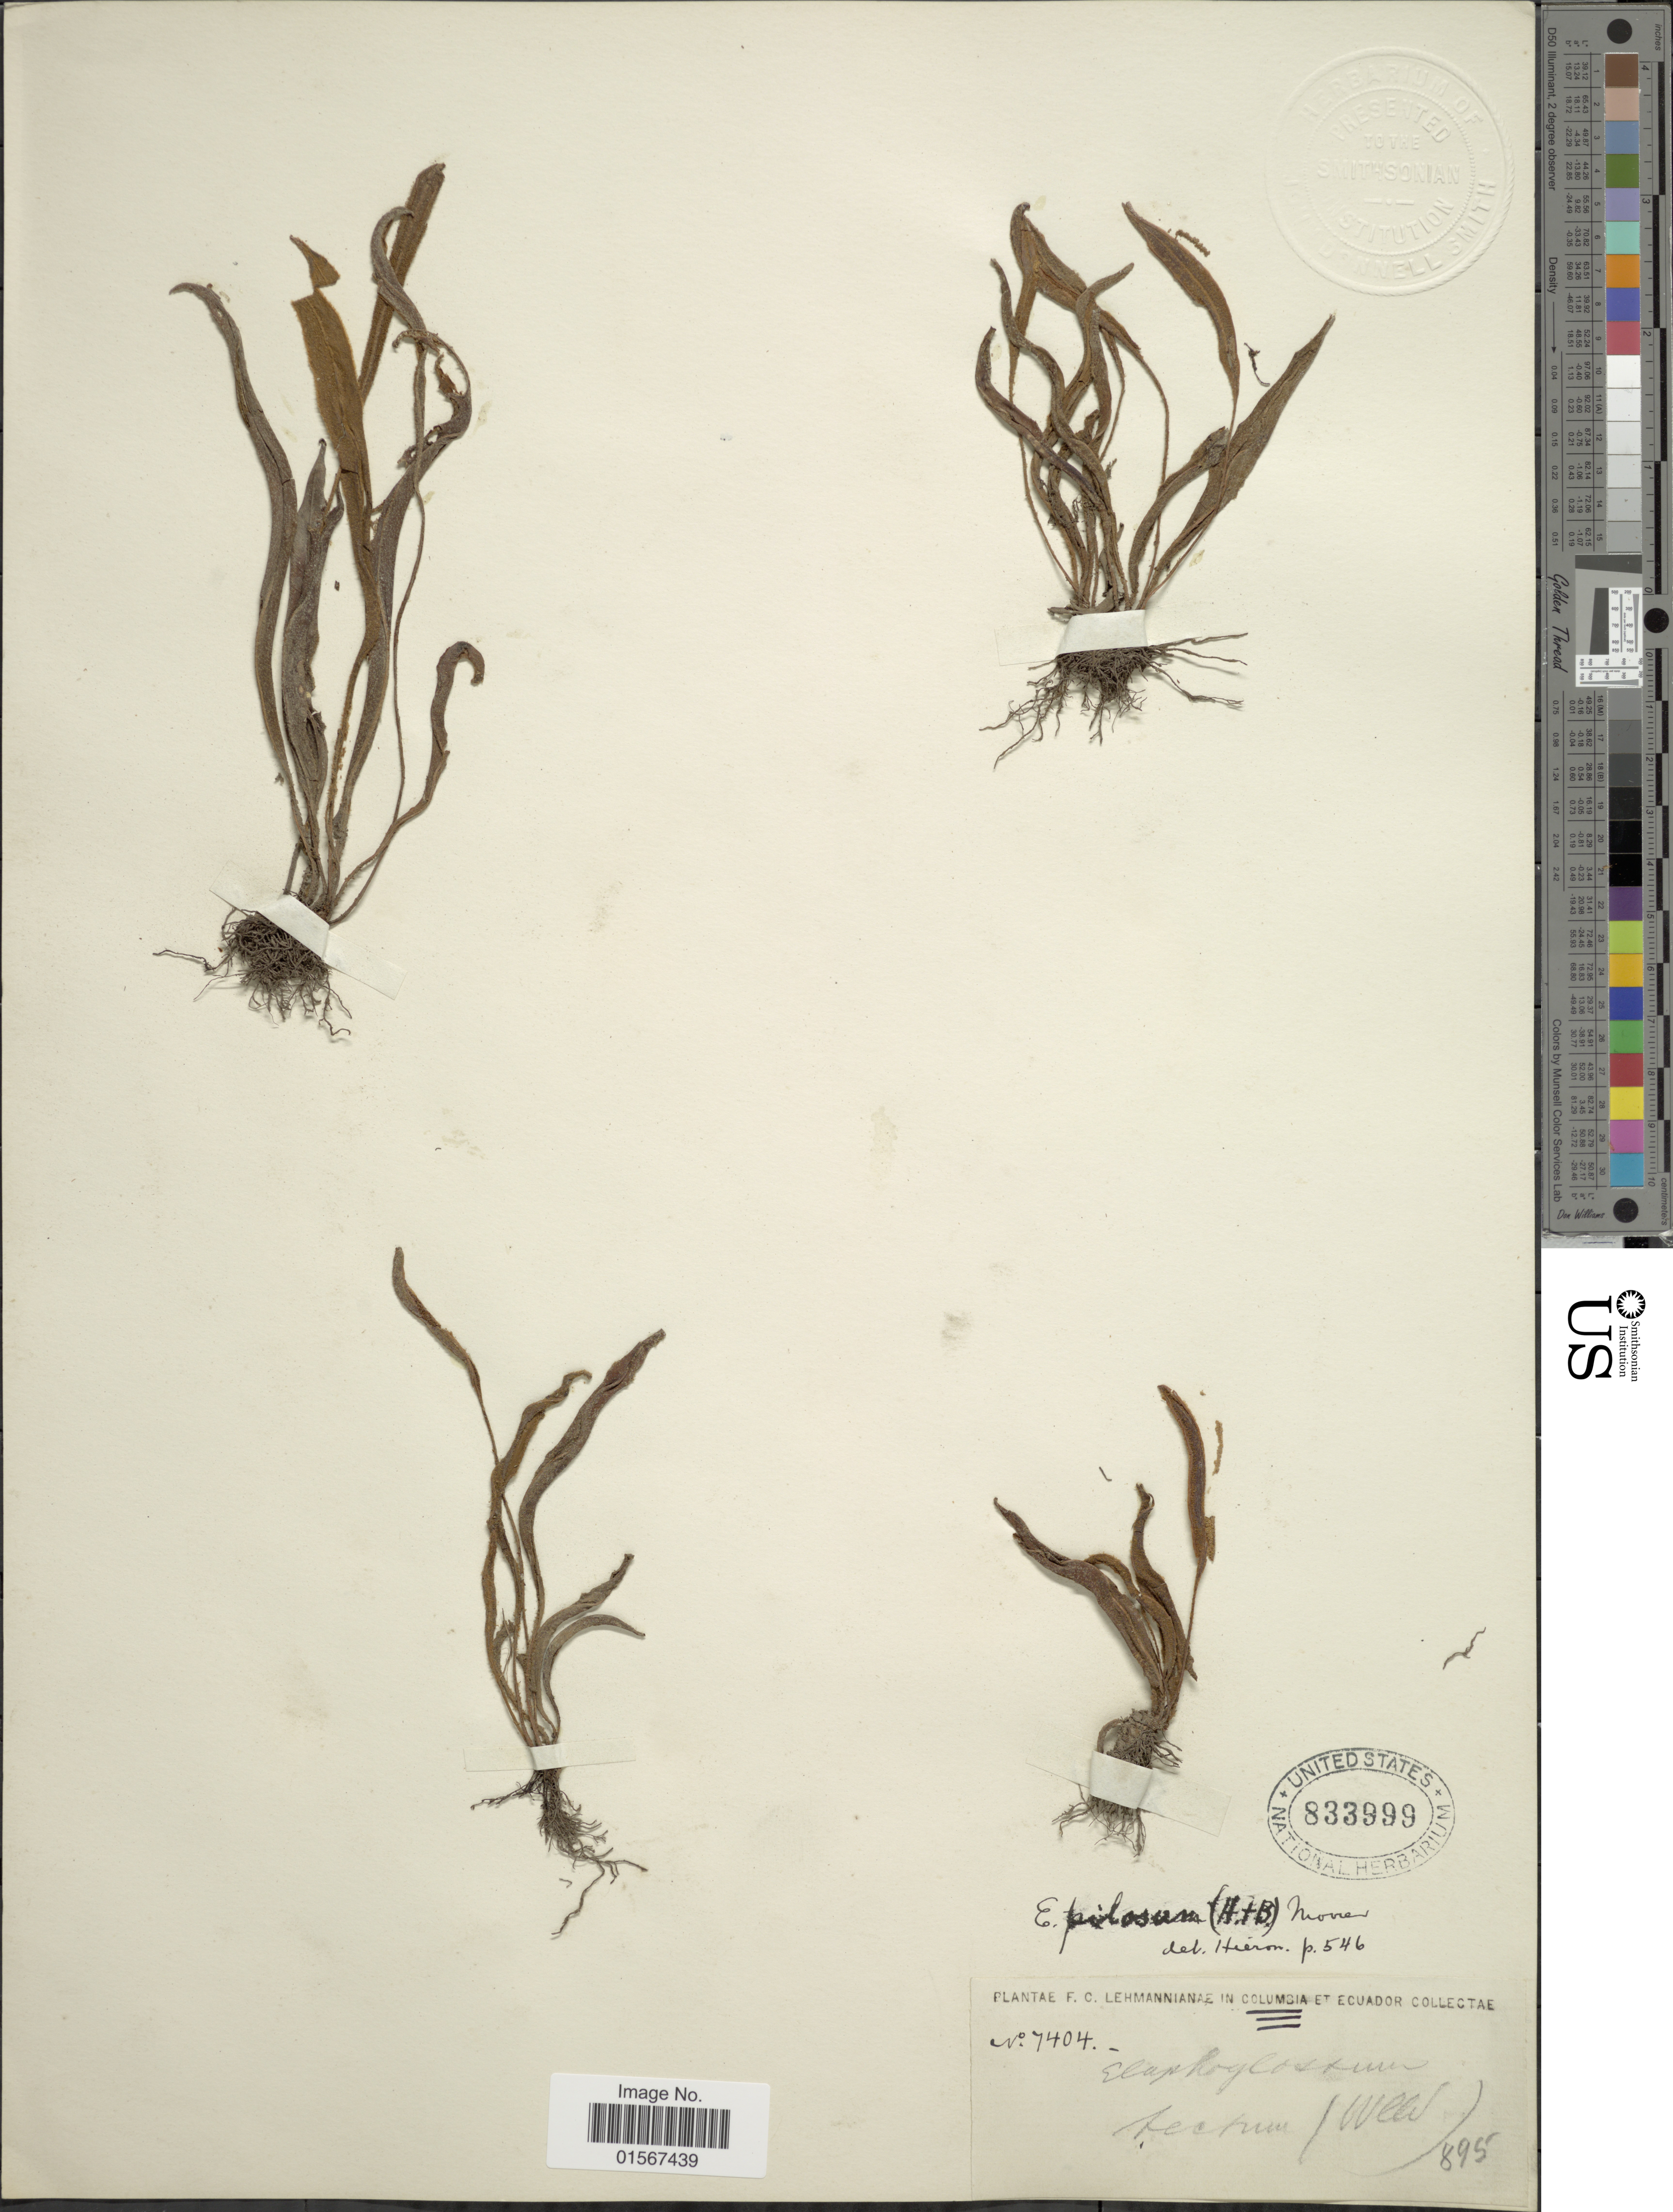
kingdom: Plantae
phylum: Tracheophyta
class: Polypodiopsida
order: Polypodiales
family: Dryopteridaceae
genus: Elaphoglossum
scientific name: Elaphoglossum pilosum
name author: (Humb. & Bonpl. ex Willd.) T. Moore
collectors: F. C. Lehmann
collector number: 7404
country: Colombia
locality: Colombia.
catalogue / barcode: US 833999